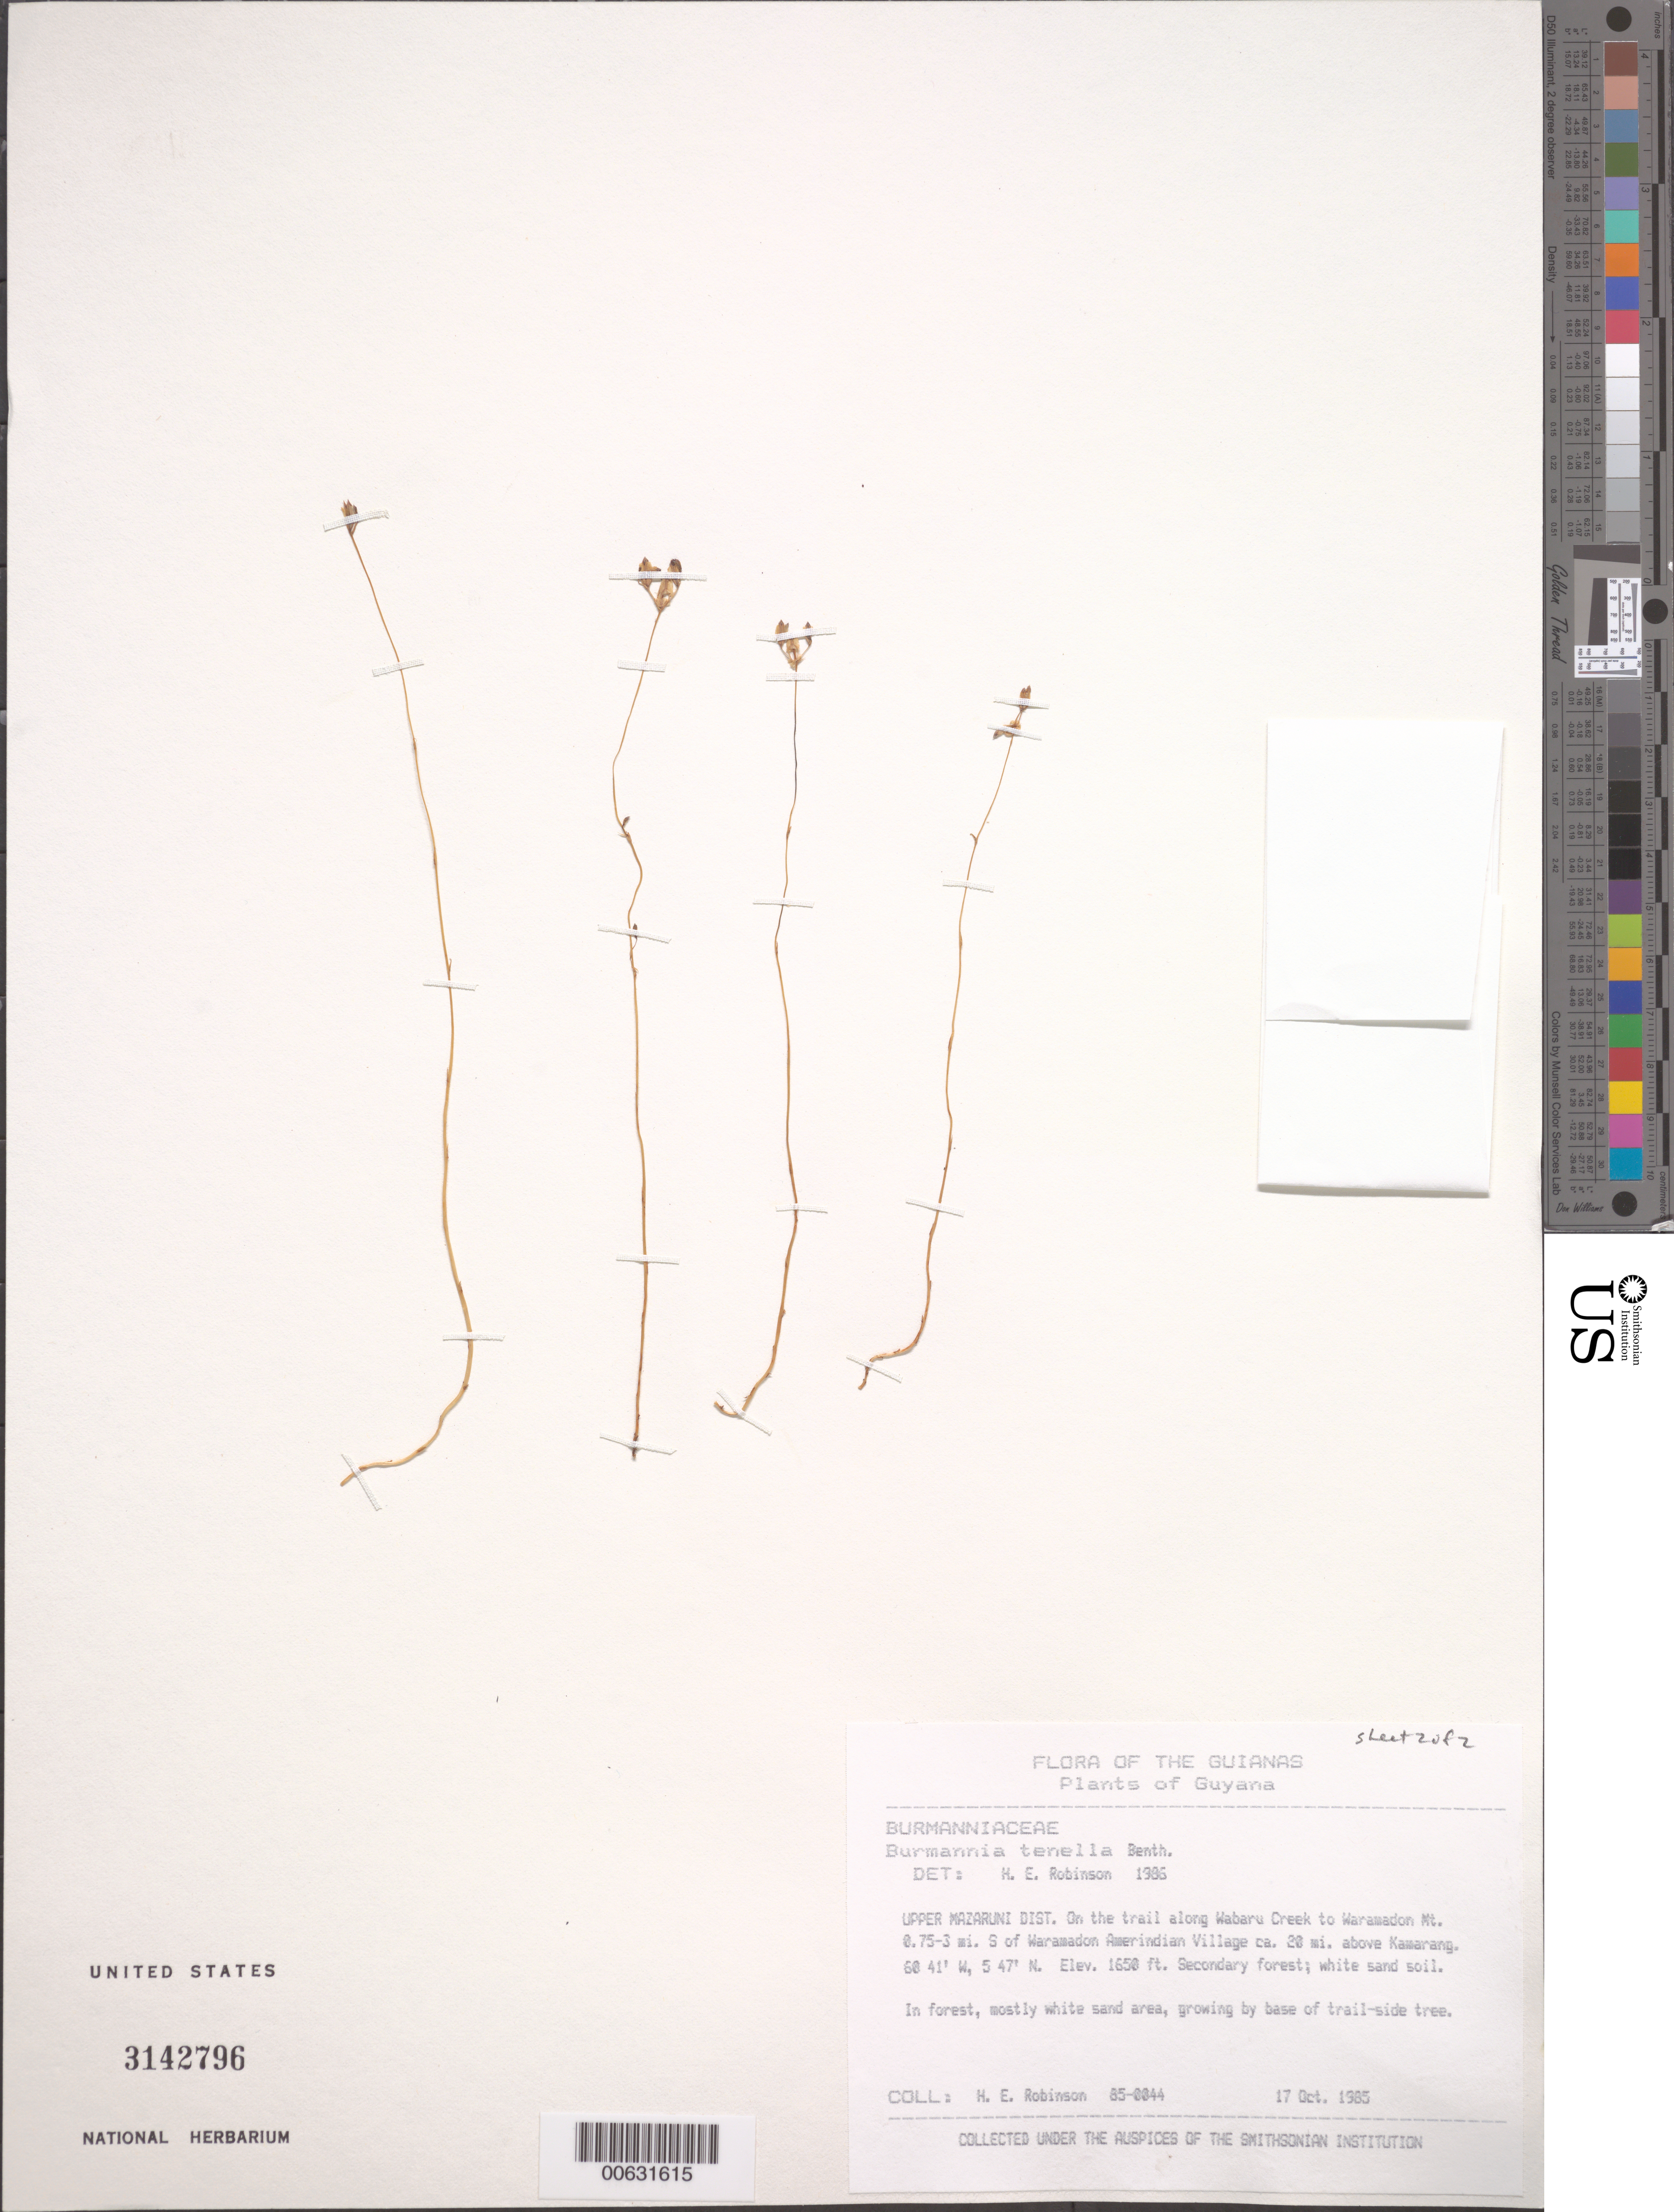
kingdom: Plantae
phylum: Tracheophyta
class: Liliopsida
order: Dioscoreales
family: Burmanniaceae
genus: Burmannia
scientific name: Burmannia tenella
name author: Benth.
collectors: H. Robinson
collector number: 850044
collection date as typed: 17 Oct 1985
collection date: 1985-10-17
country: Venezuela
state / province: Bolivar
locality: Canaima national park, gran sabana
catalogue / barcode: US 3142796